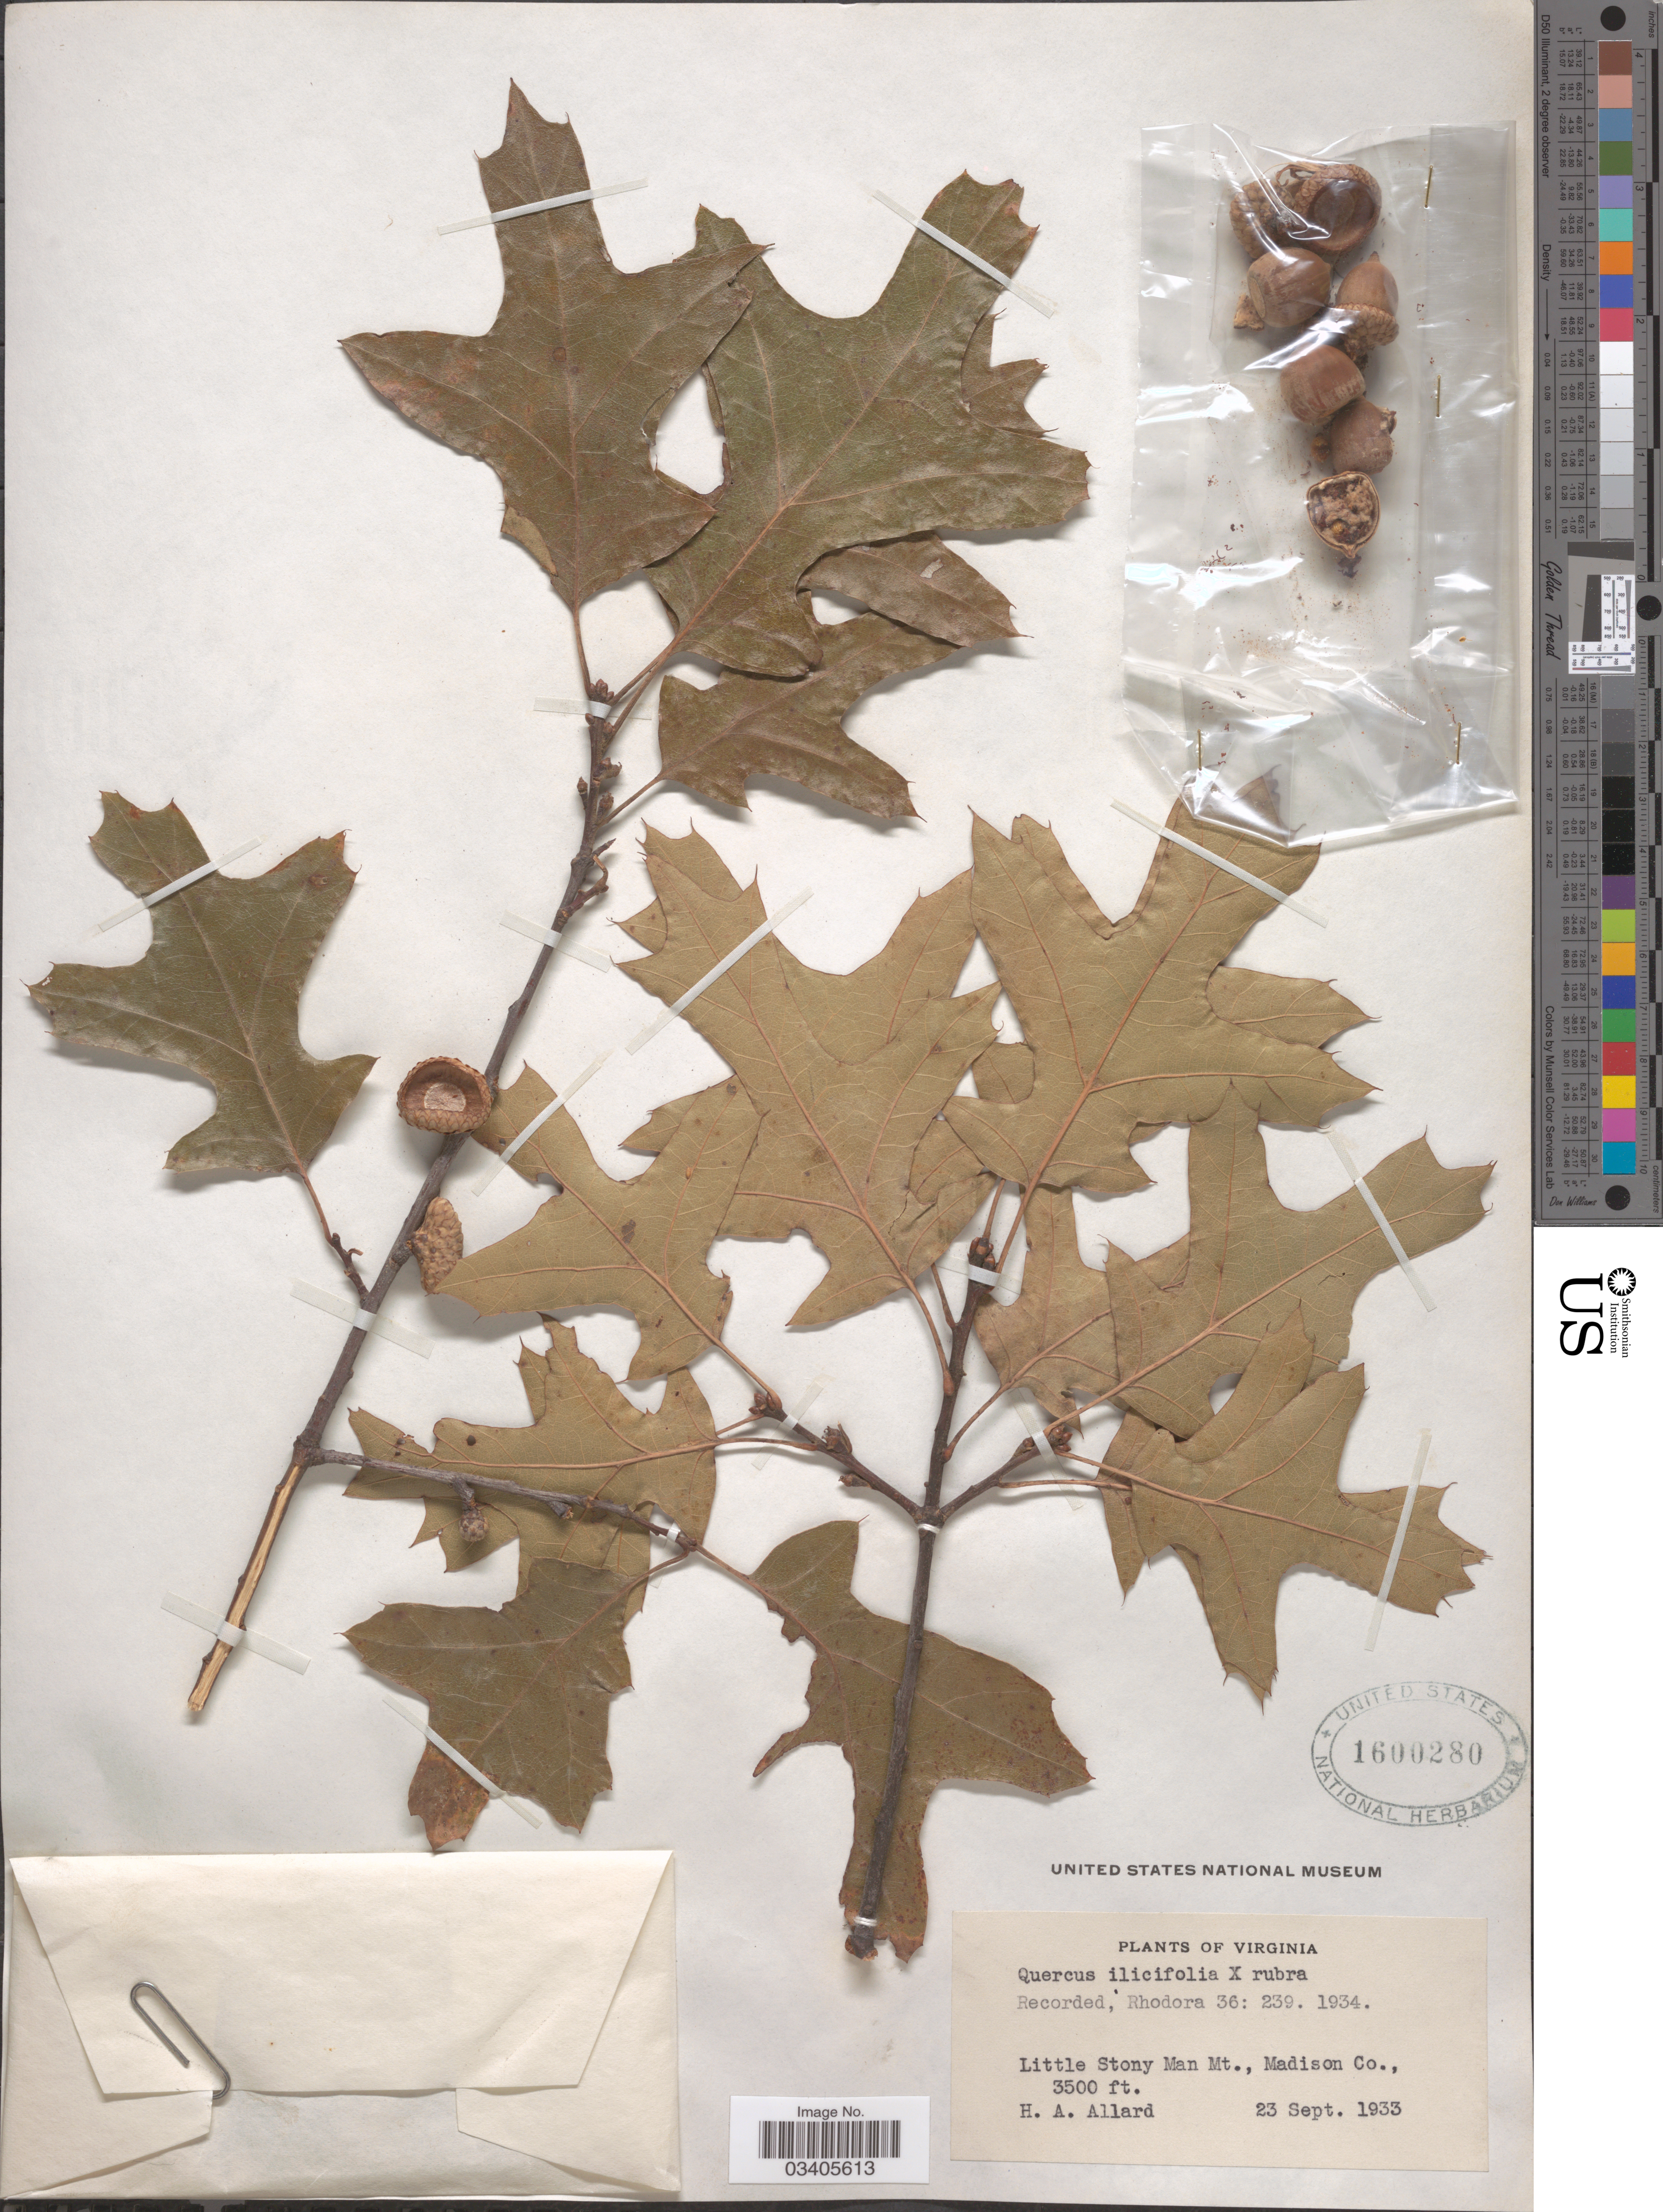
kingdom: Plantae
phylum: Tracheophyta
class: Magnoliopsida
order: Fagales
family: Fagaceae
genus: Quercus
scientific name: Quercus ilicifolia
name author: Wangenh.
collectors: H. A. Allard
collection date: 1933-09-23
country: United States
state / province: Virginia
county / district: Madison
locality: Little Stony Man Mt., Madison Co.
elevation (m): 1067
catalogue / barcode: US 1600280